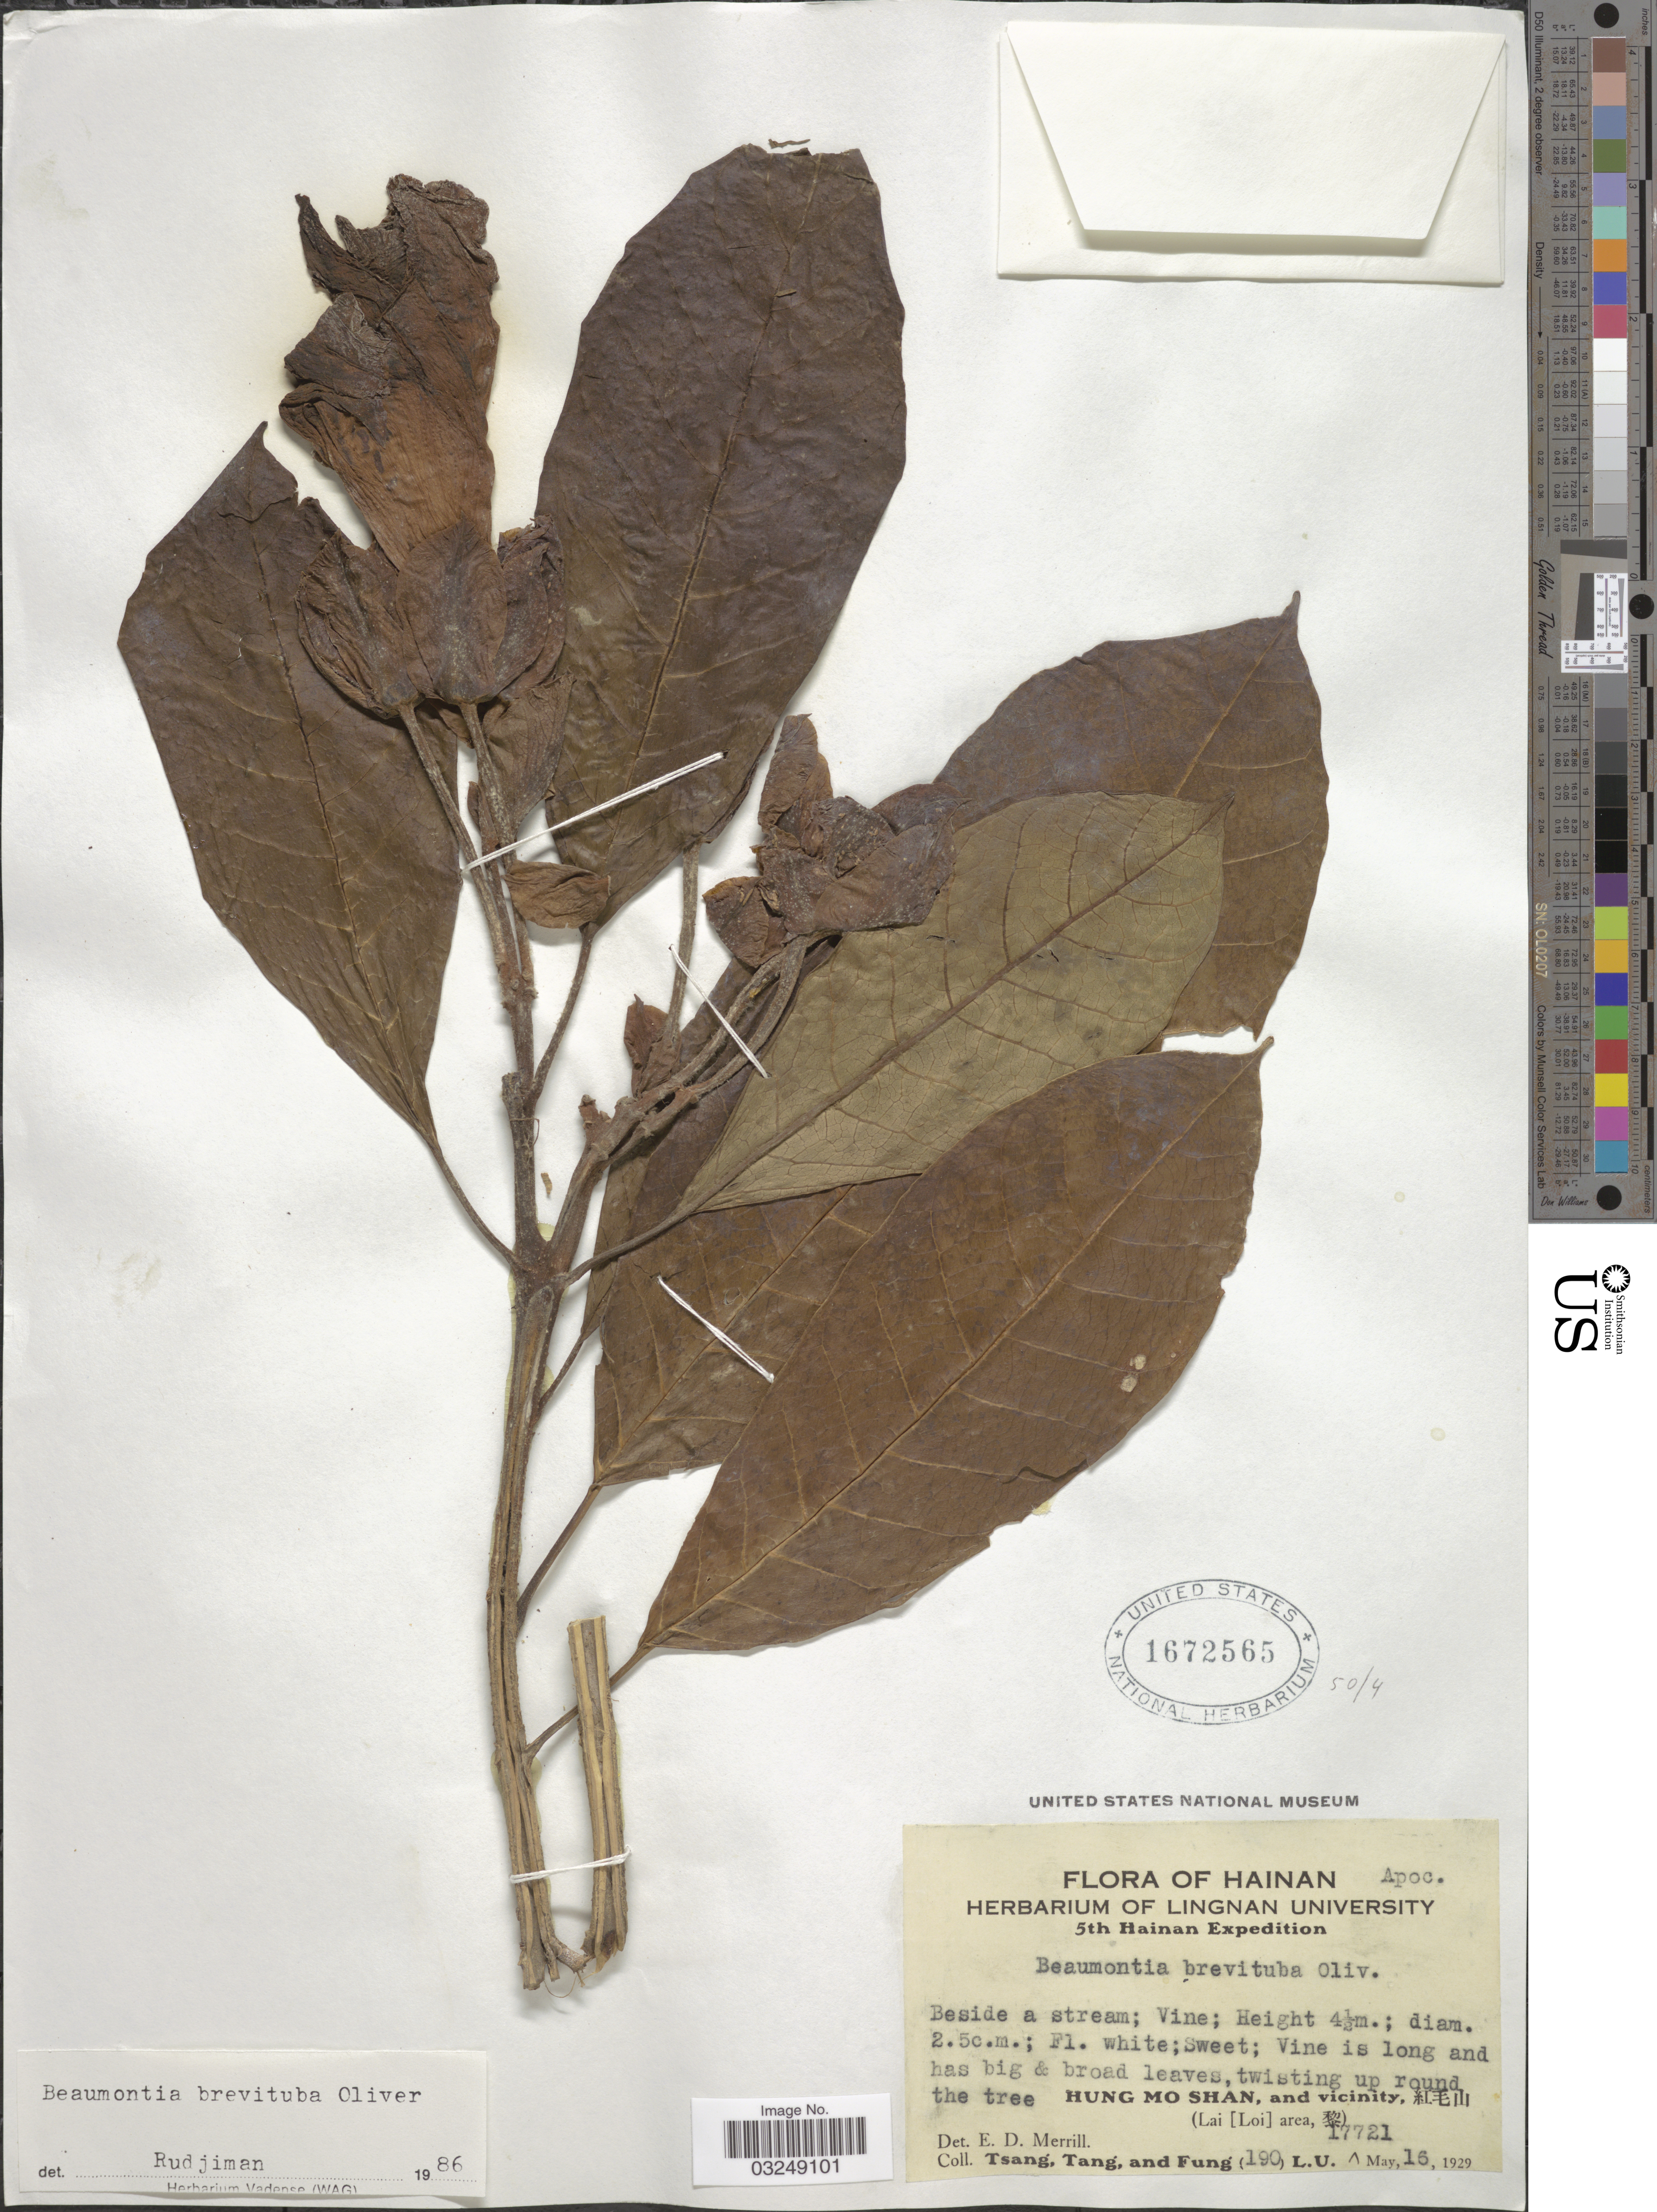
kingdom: Plantae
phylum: Tracheophyta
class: Magnoliopsida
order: Gentianales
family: Apocynaceae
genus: Beaumontia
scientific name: Beaumontia grandiflora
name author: Wall.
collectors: -- Tsang, -. Tang & Fung, --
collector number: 190 L.U. 17721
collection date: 1929-05-16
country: China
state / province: Hainan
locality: HuMo Shan, and vicinity, (Lai (Loi) area/ Li and Miao Autonomous Prefecture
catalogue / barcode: US 1672565